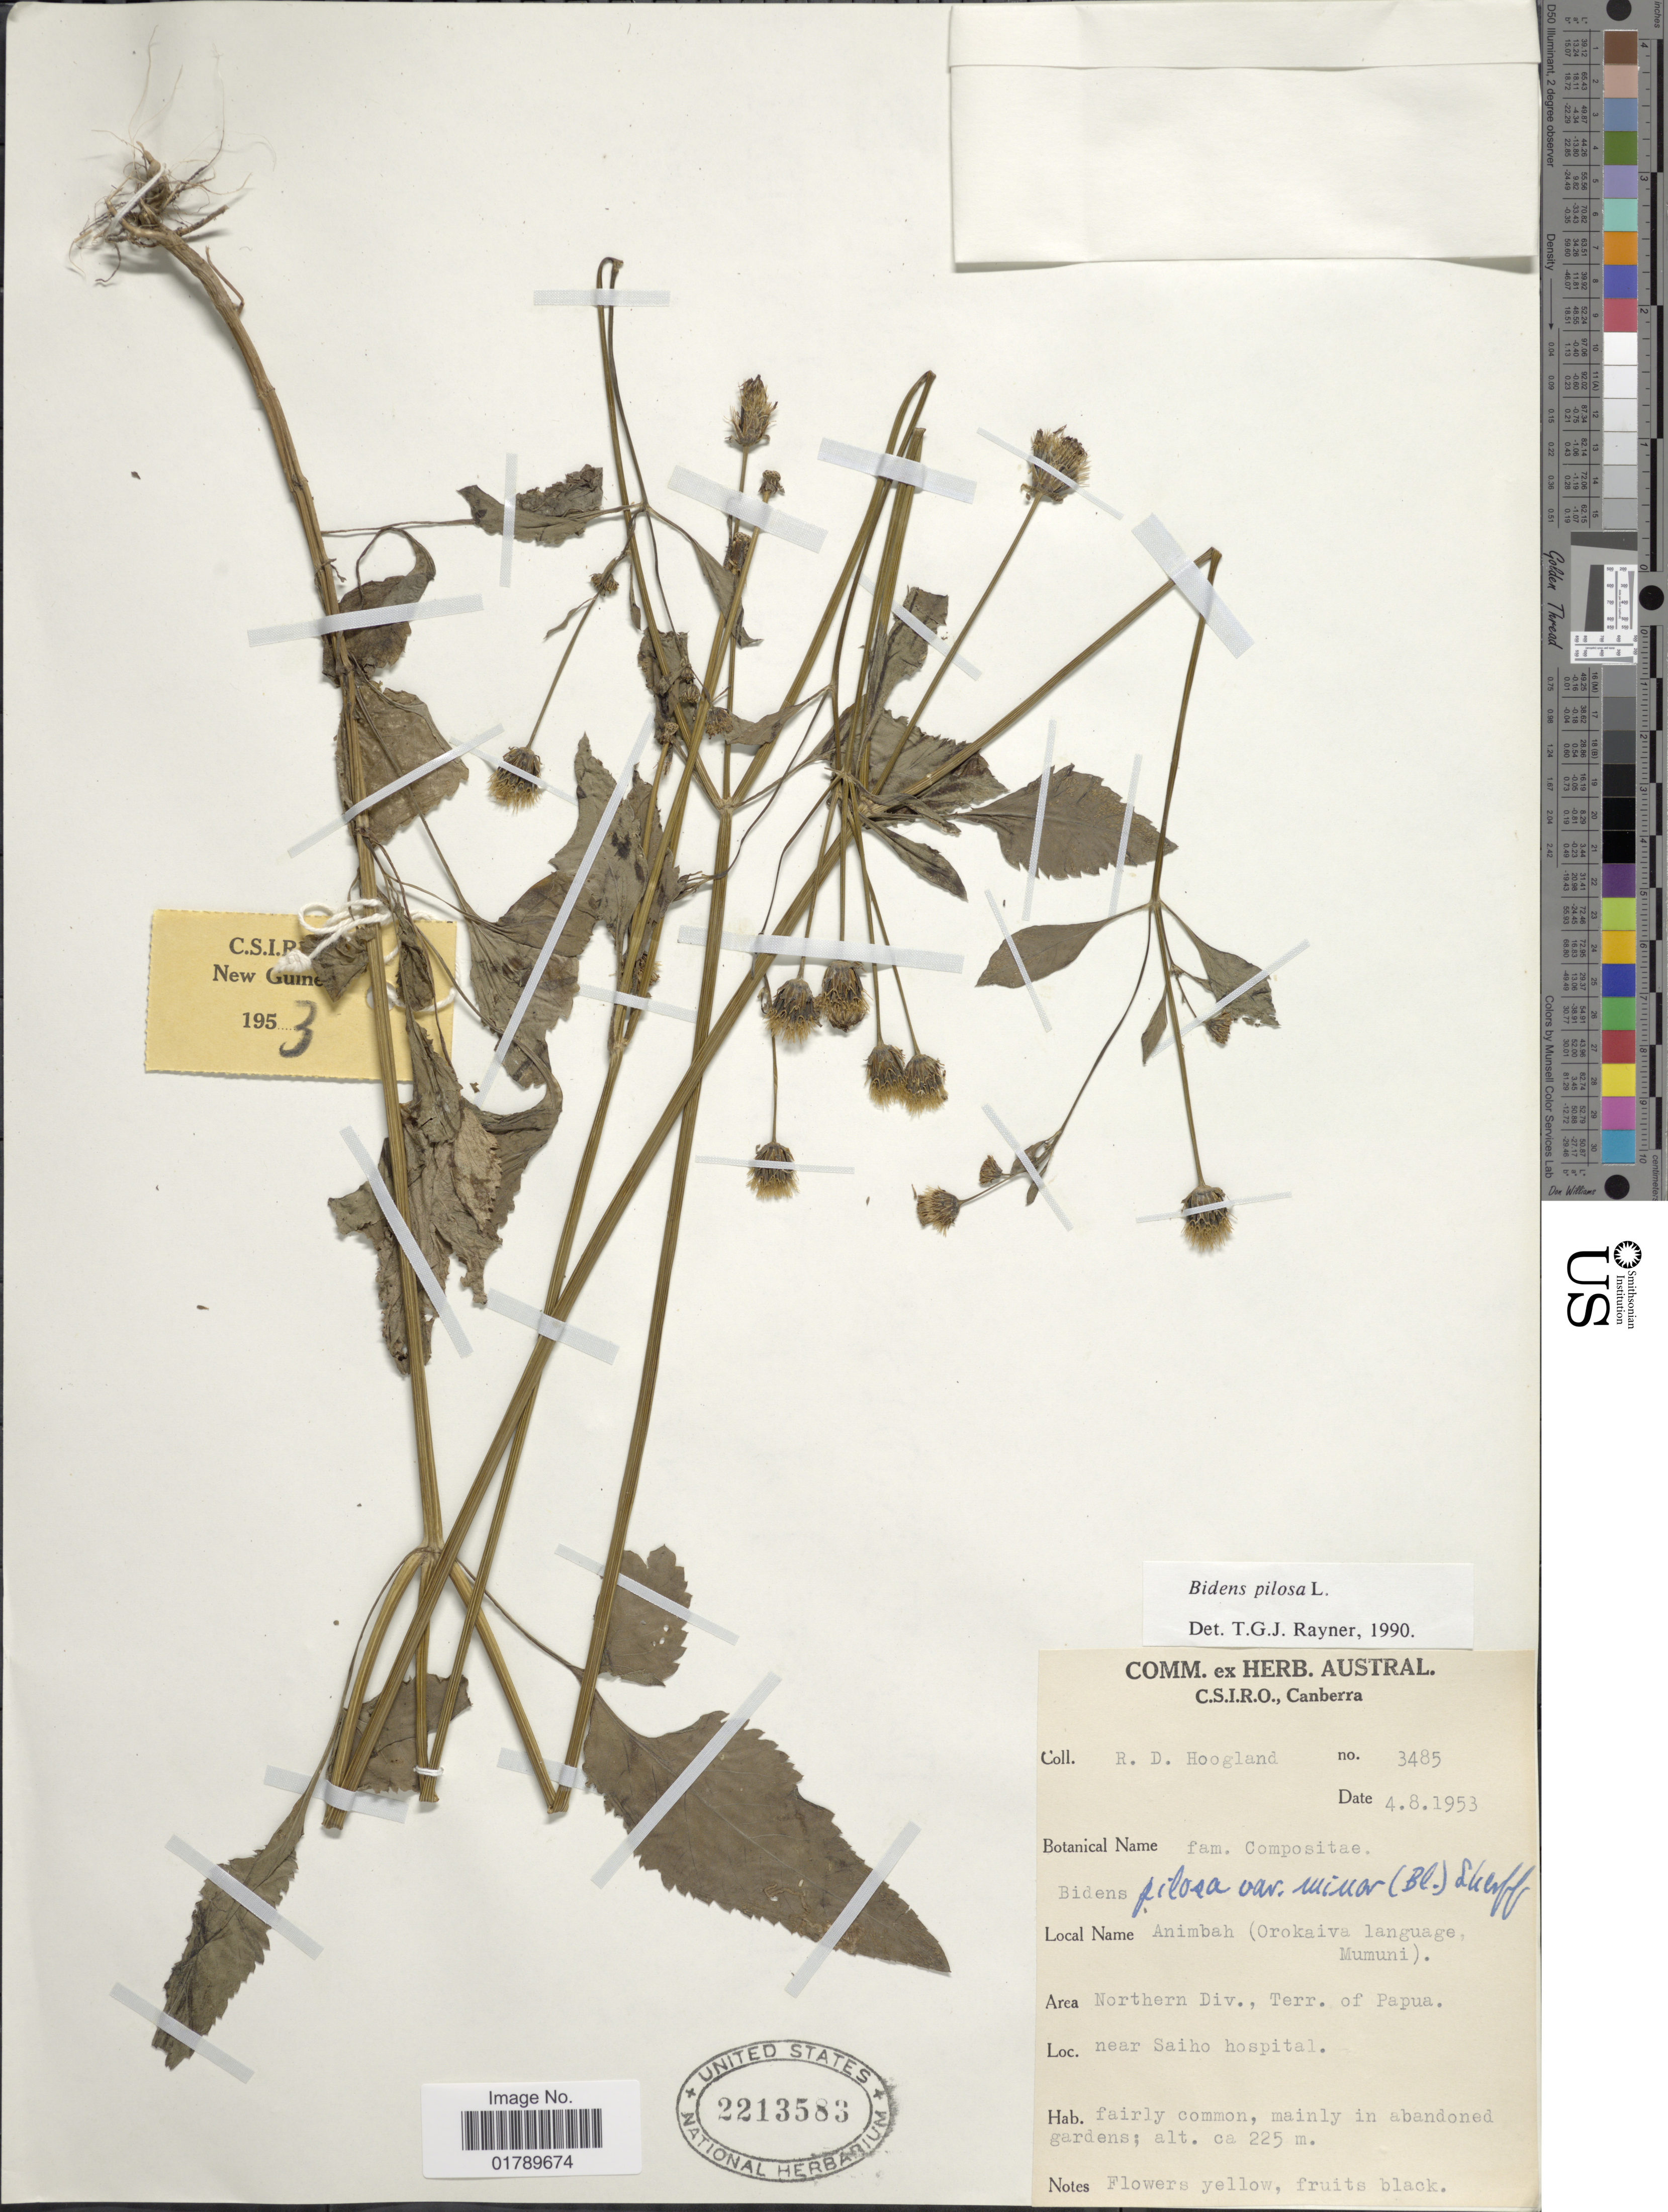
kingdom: Plantae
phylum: Tracheophyta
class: Magnoliopsida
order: Asterales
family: Asteraceae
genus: Bidens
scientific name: Bidens pilosa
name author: L.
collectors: R. D. Hoogland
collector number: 3485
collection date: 1953-05-04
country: Papua New Guinea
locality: Animbah (Orokaiva language, Mumini). Northern Div. Terr. of Papua. near Saiho hospital.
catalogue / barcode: US 2213583